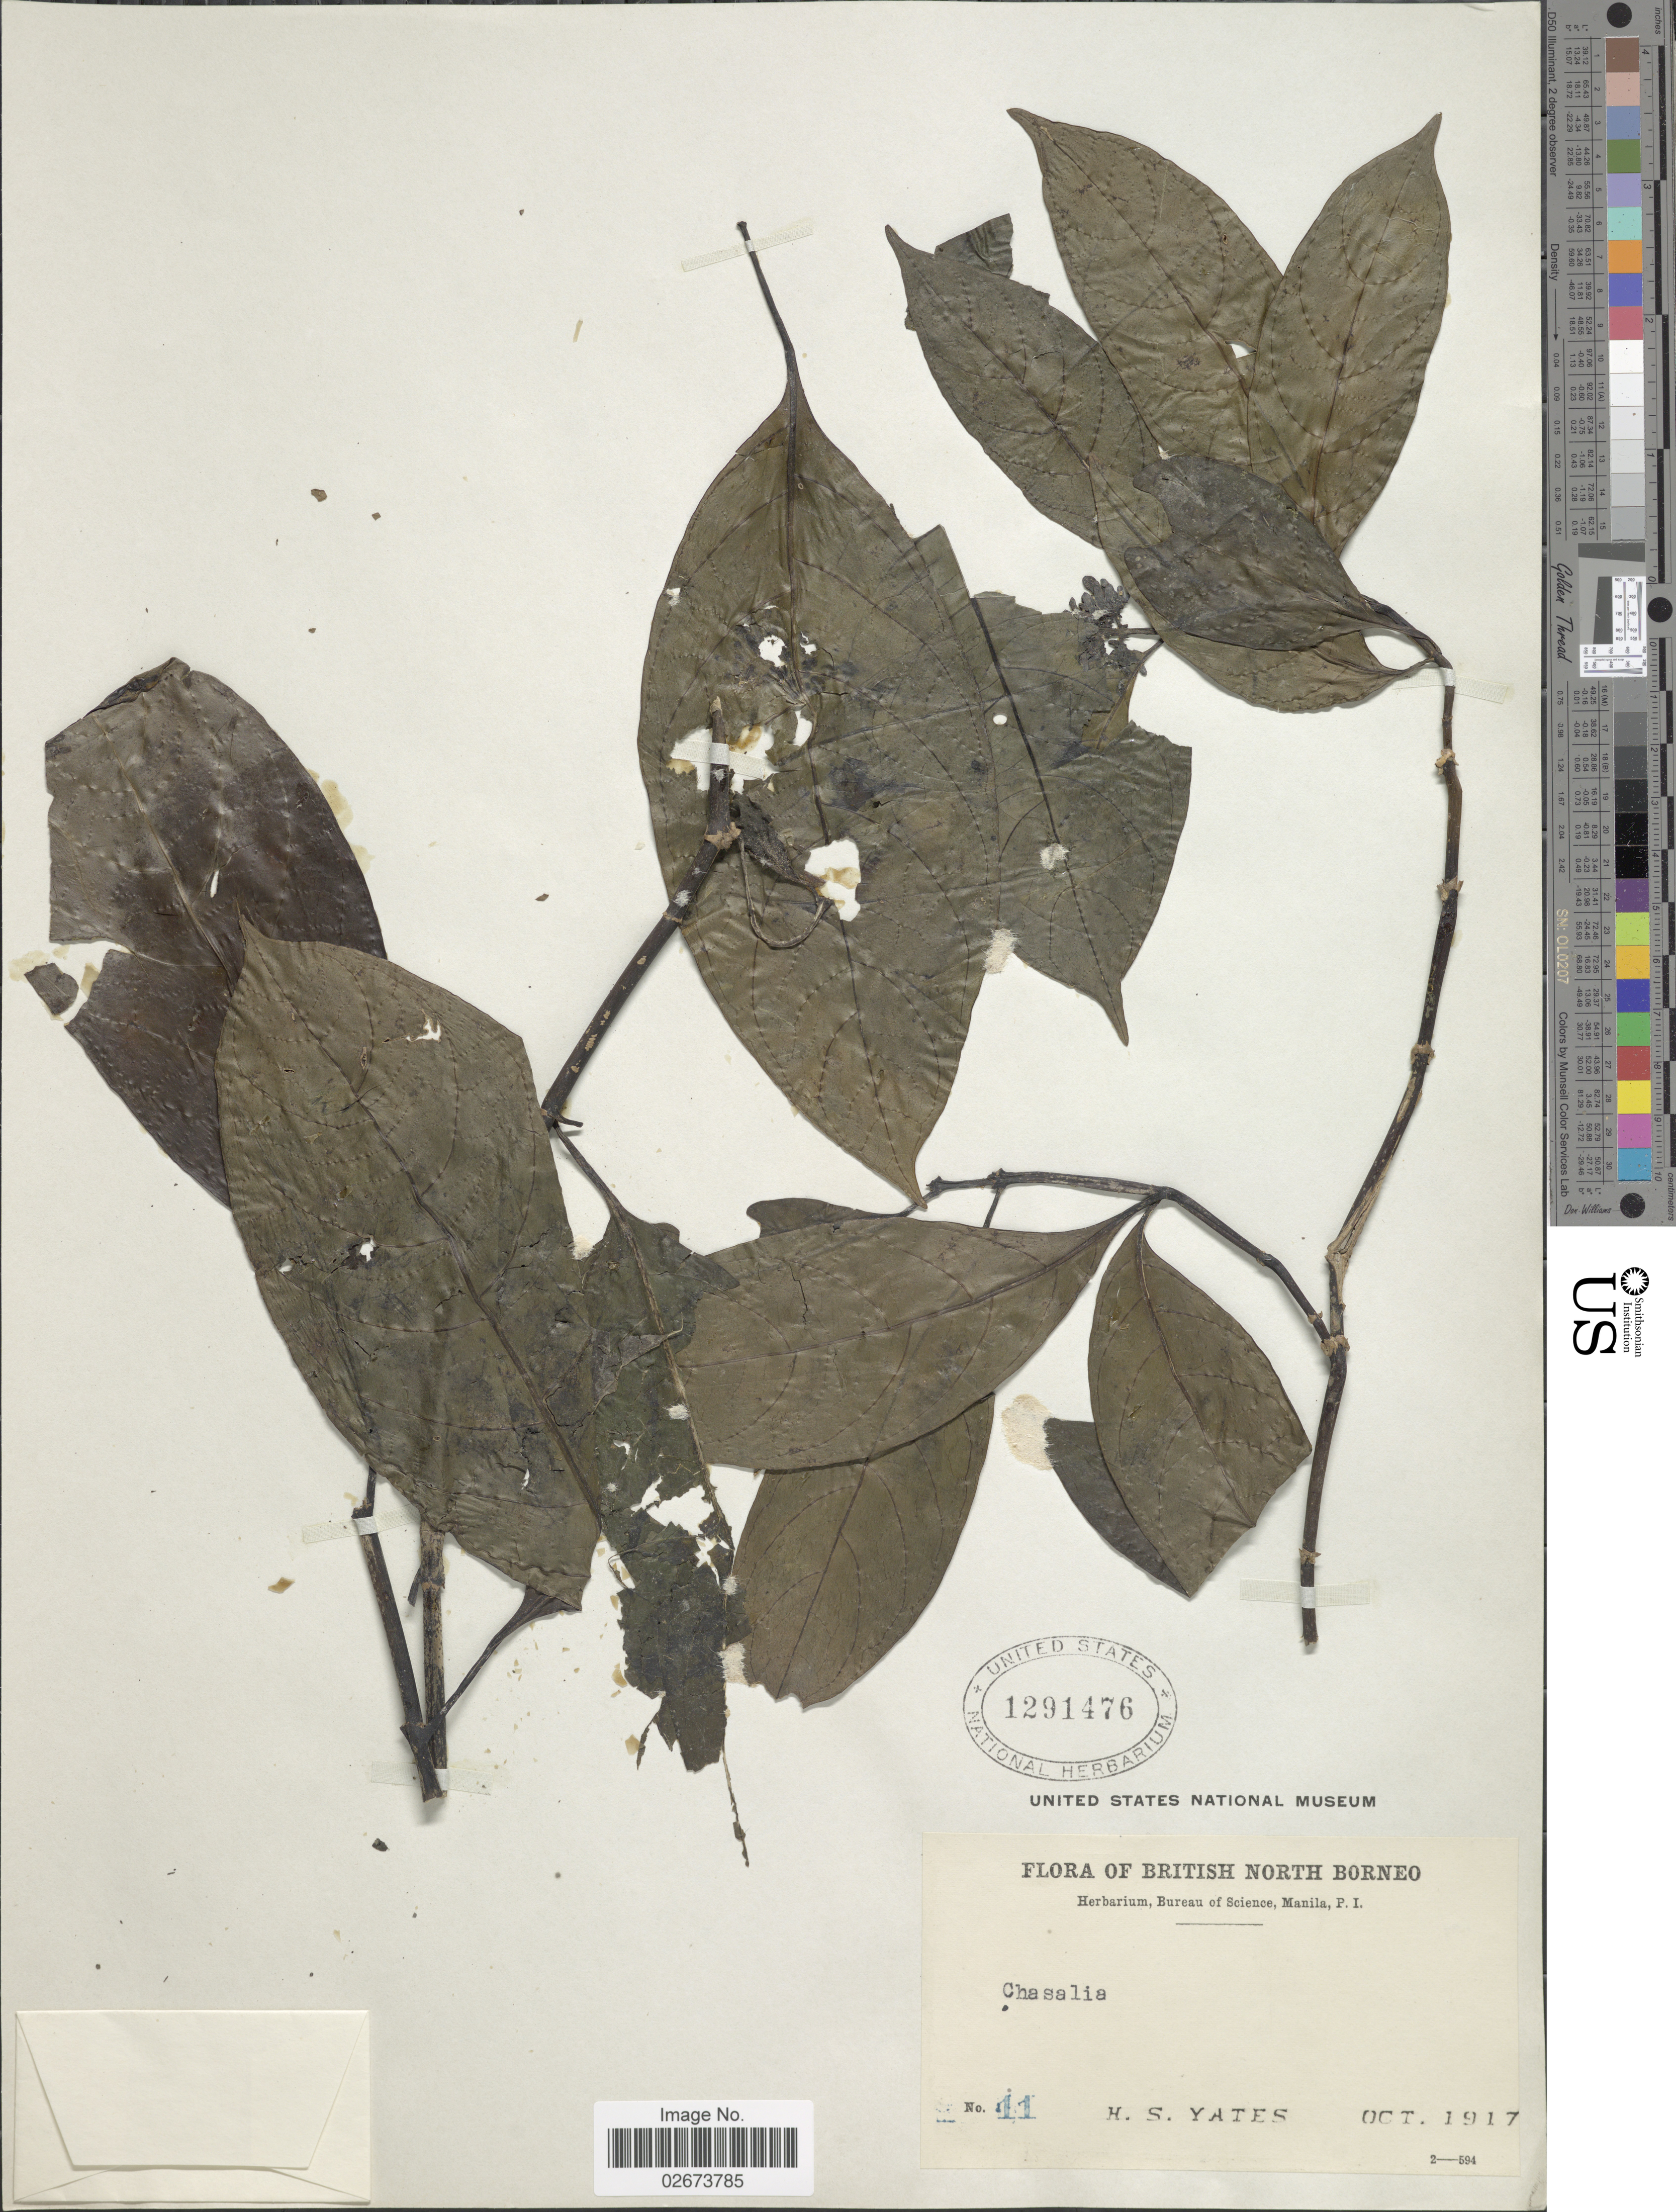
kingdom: Plantae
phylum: Tracheophyta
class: Magnoliopsida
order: Gentianales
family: Rubiaceae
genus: Chassalia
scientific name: Chassalia sp.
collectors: H. S. Yates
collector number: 11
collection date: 1917-10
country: Malaysia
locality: British North Borneo.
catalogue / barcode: US 1291476